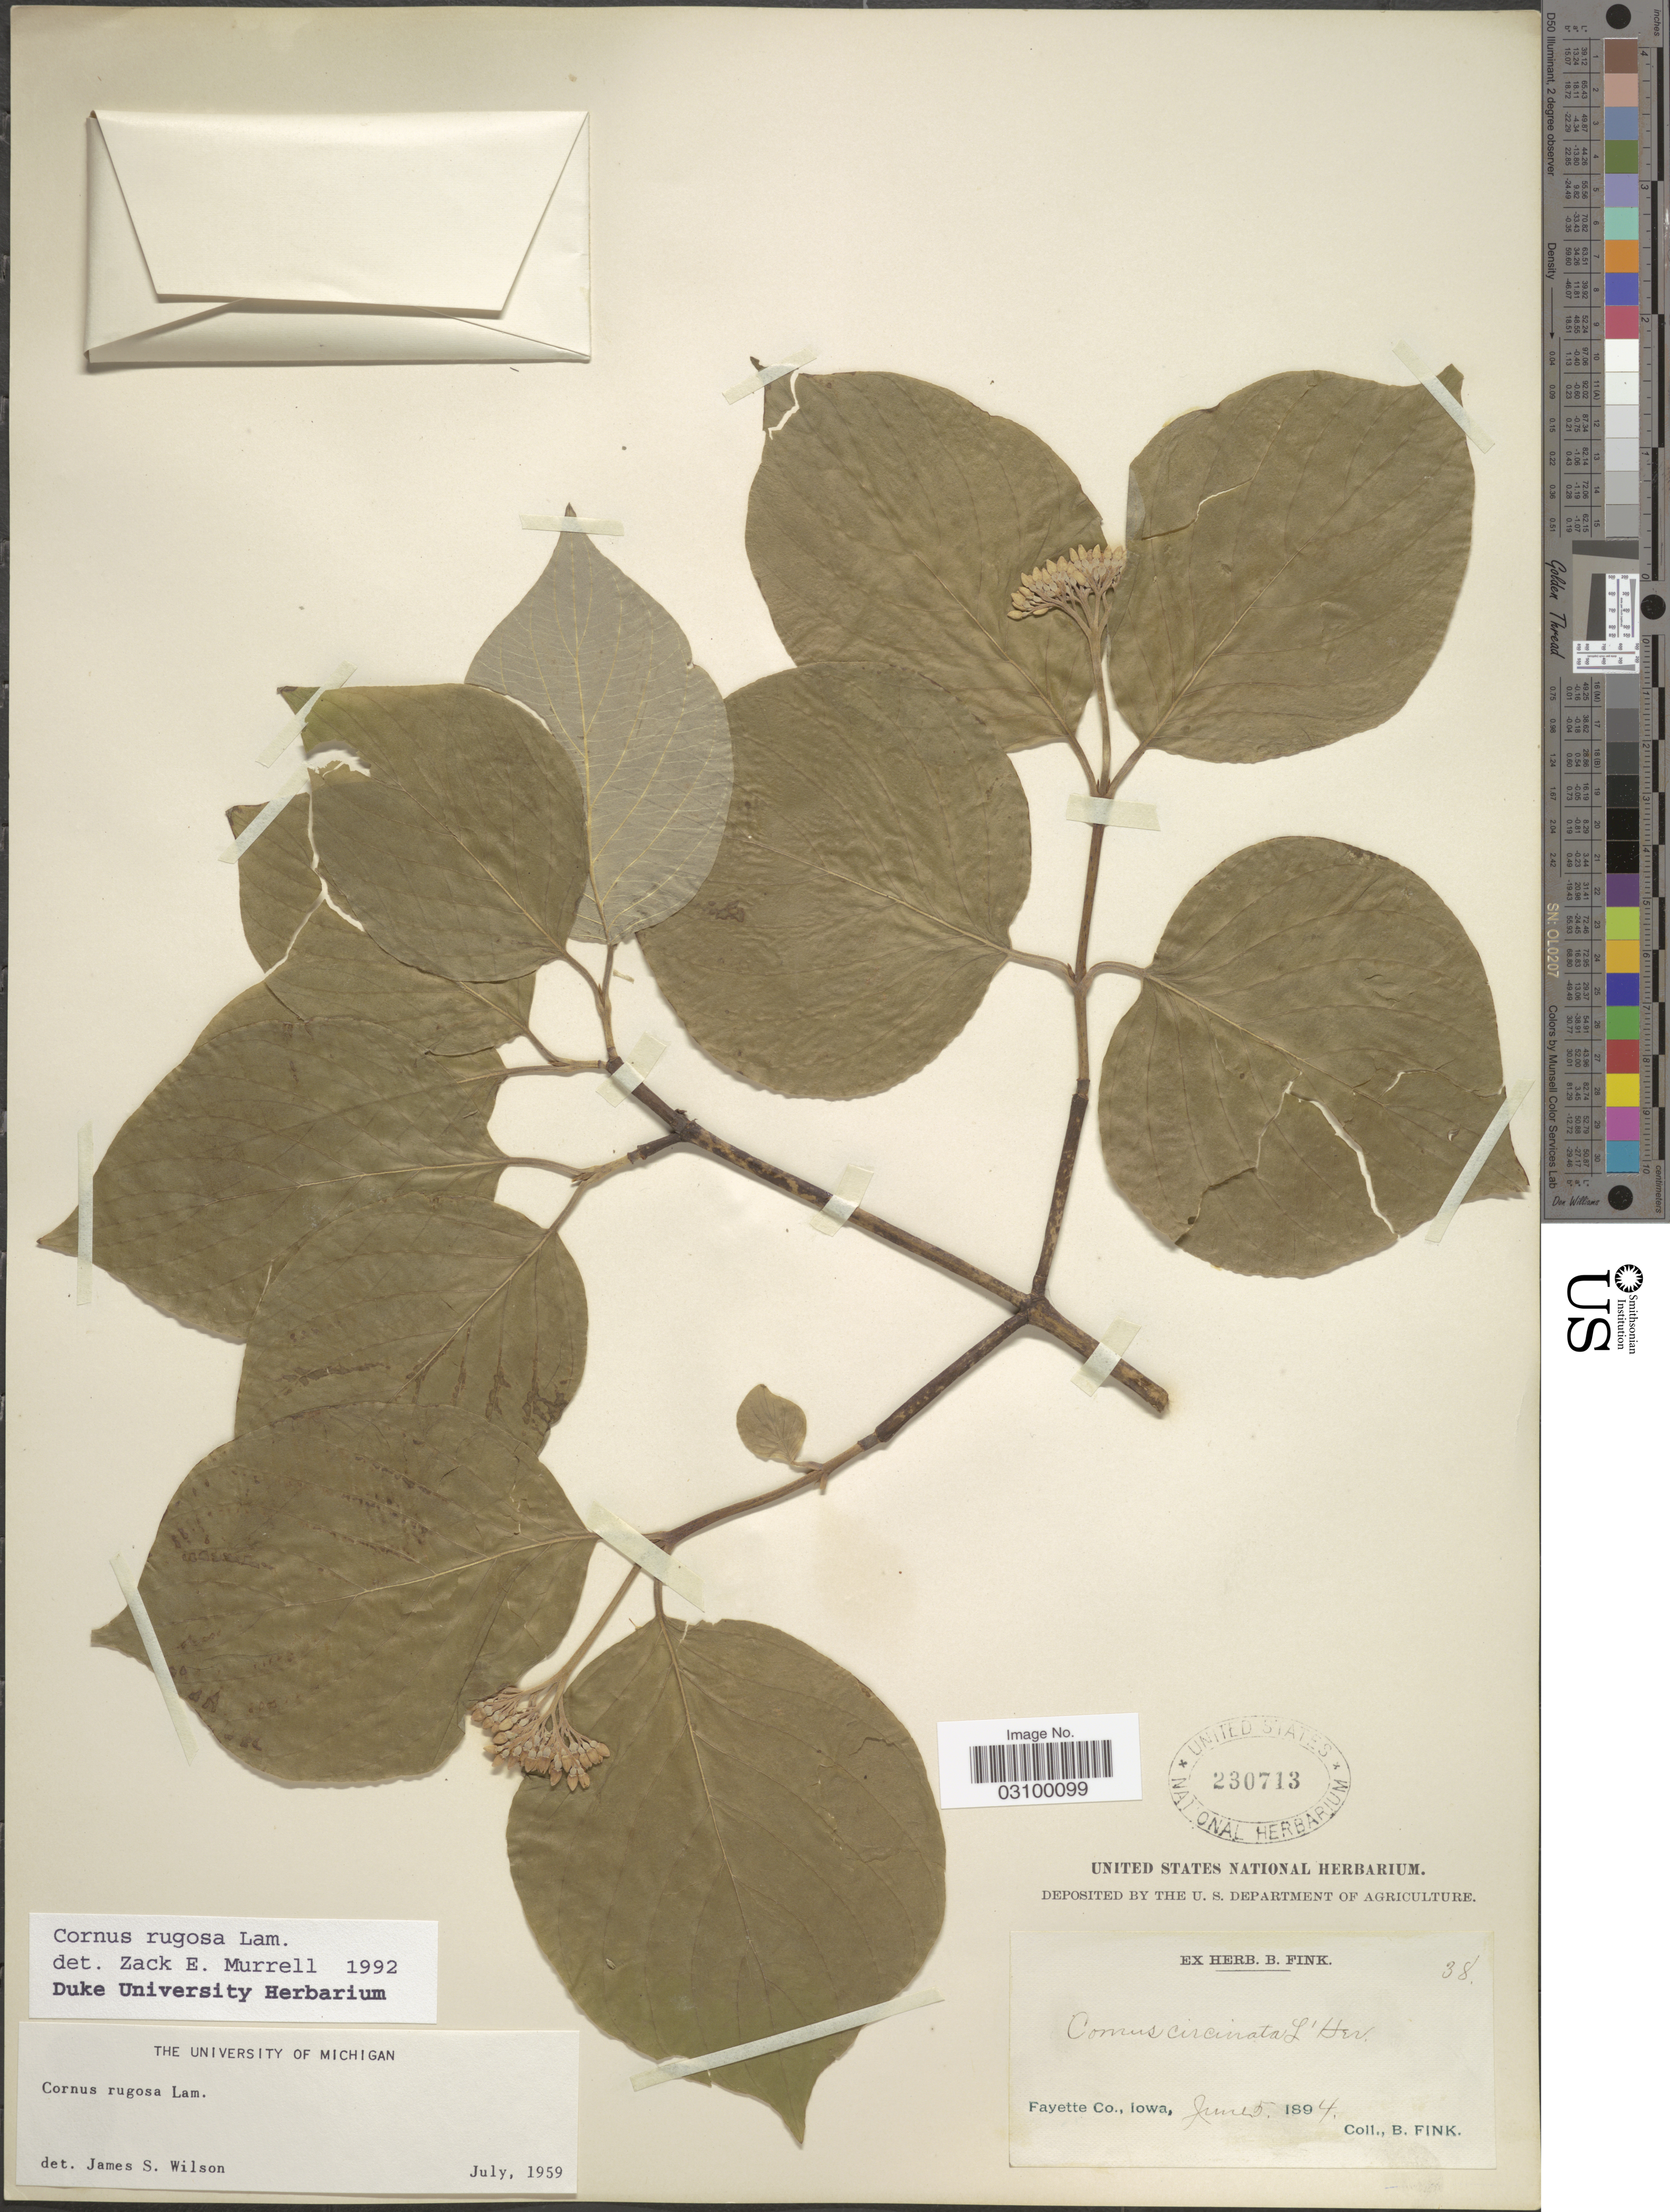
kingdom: Plantae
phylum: Tracheophyta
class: Magnoliopsida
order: Cornales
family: Cornaceae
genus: Cornus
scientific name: Cornus rugosa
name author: Lam.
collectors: B. Fink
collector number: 38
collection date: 1894-06-05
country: United States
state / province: Iowa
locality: Fayette Co.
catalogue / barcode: US 230713